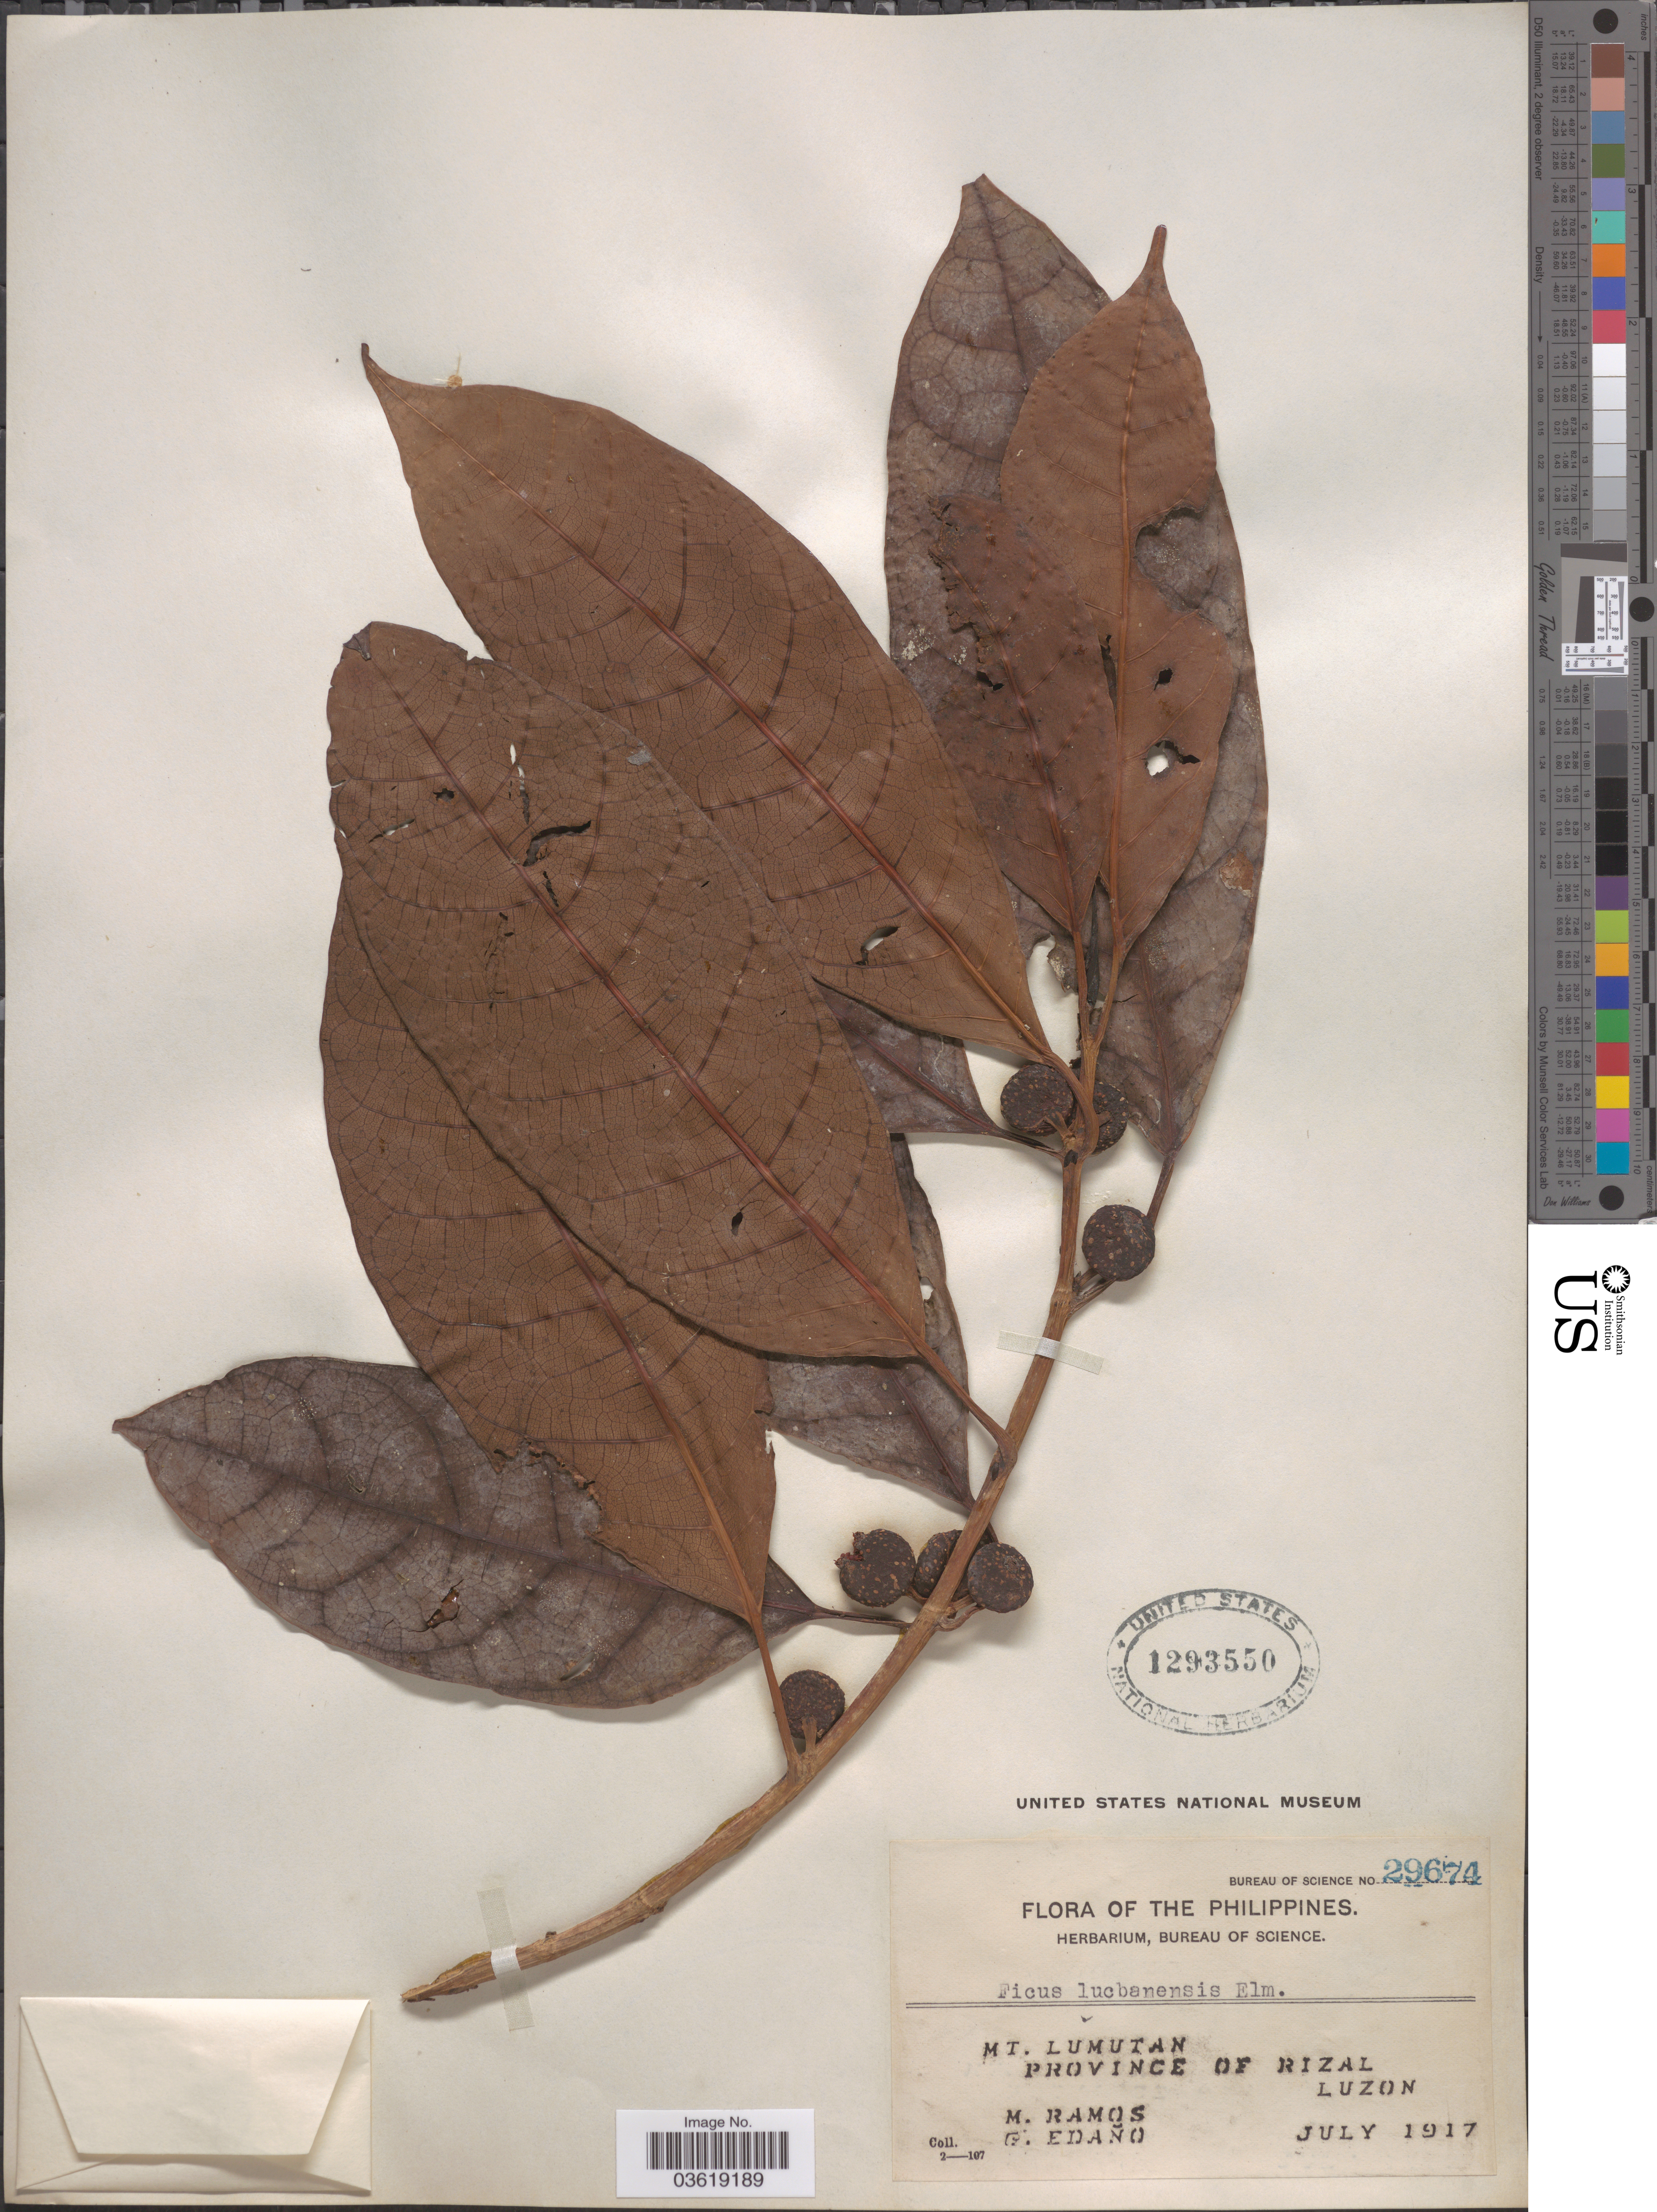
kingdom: Plantae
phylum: Tracheophyta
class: Magnoliopsida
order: Rosales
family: Moraceae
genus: Ficus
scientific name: Ficus lucbanensis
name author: Elmer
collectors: M. Ramos & G. Edaño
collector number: Bureau of Science 29674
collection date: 1917-07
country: Philippines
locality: Mt. Lumutan. Province of Rizal, Luzon.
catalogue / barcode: US 1293550